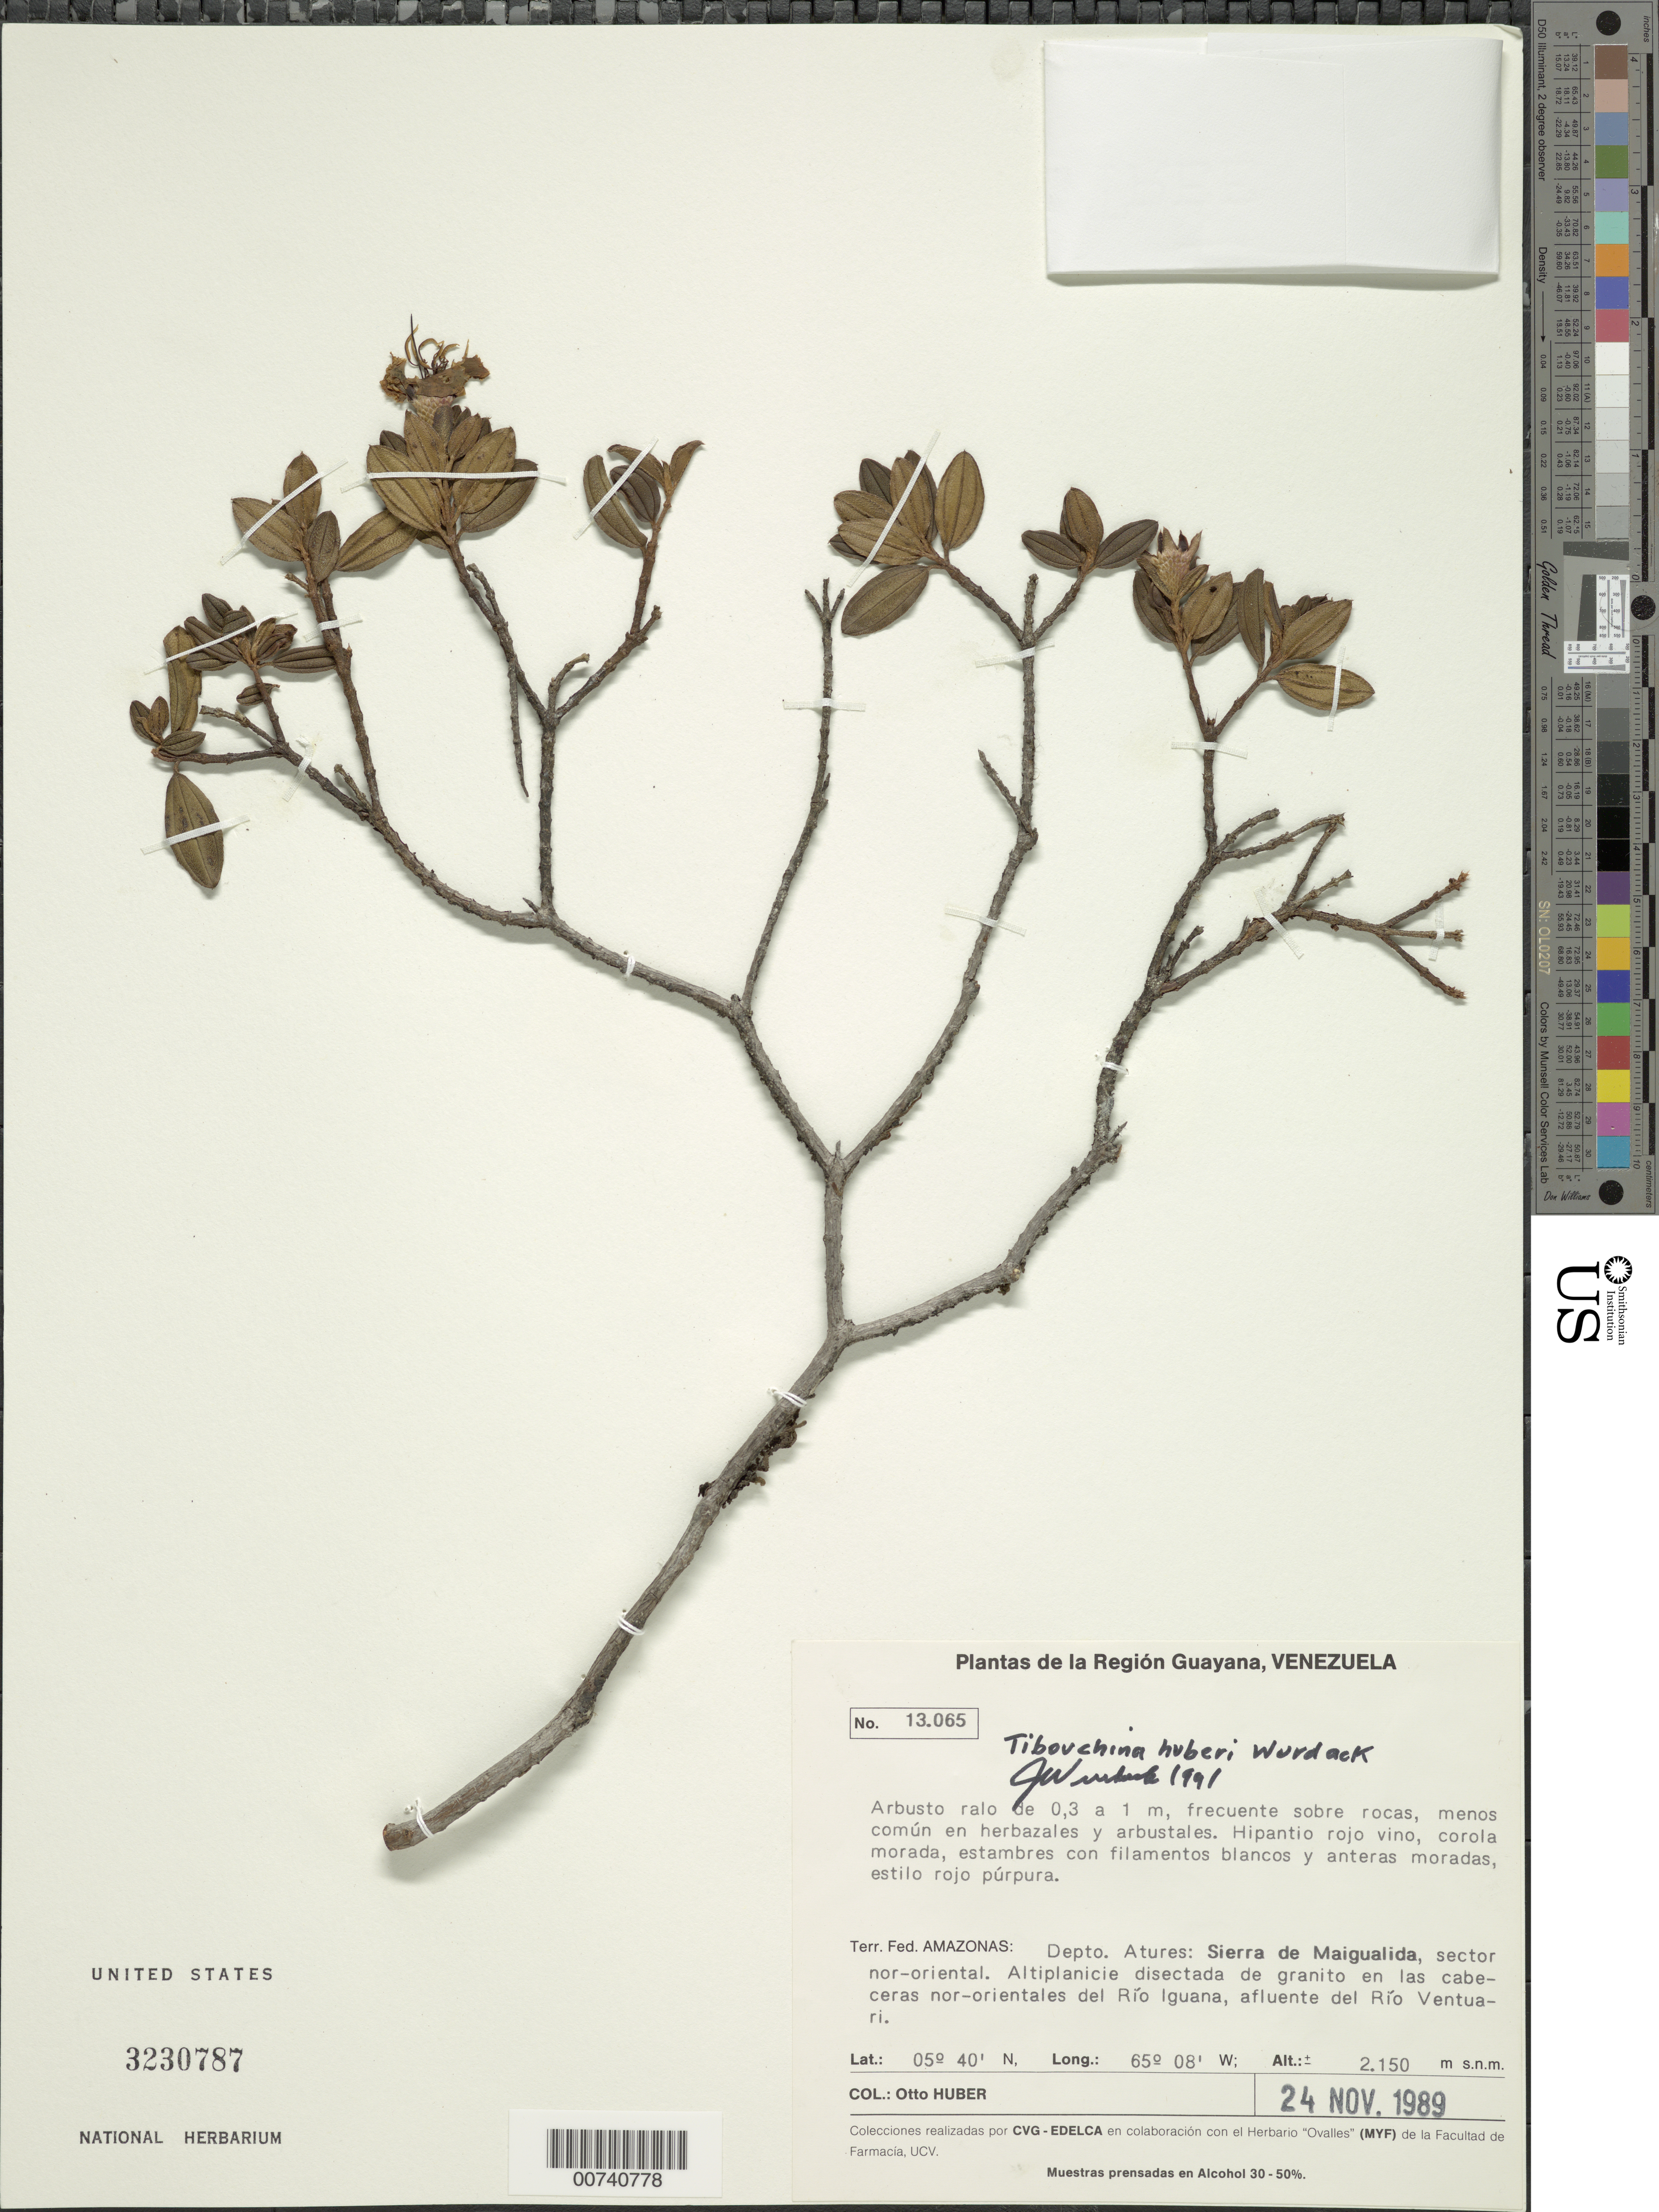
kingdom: Plantae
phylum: Tracheophyta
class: Magnoliopsida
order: Myrtales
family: Melastomataceae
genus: Tibouchina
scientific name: Tibouchina huberi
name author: Wurdack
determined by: Wurdack, John J., (US), US (UNITED STATES)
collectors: O. Huber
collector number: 13065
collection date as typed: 24-Nov-89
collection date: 1989-11-24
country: Venezuela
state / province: Amazonas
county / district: Atures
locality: Sierra de Maigualida, Río Iguana (affl. of Río Ventuari)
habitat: Sobre rocas; menos commun en herbazales y arbustales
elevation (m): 2150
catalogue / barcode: US 3230787